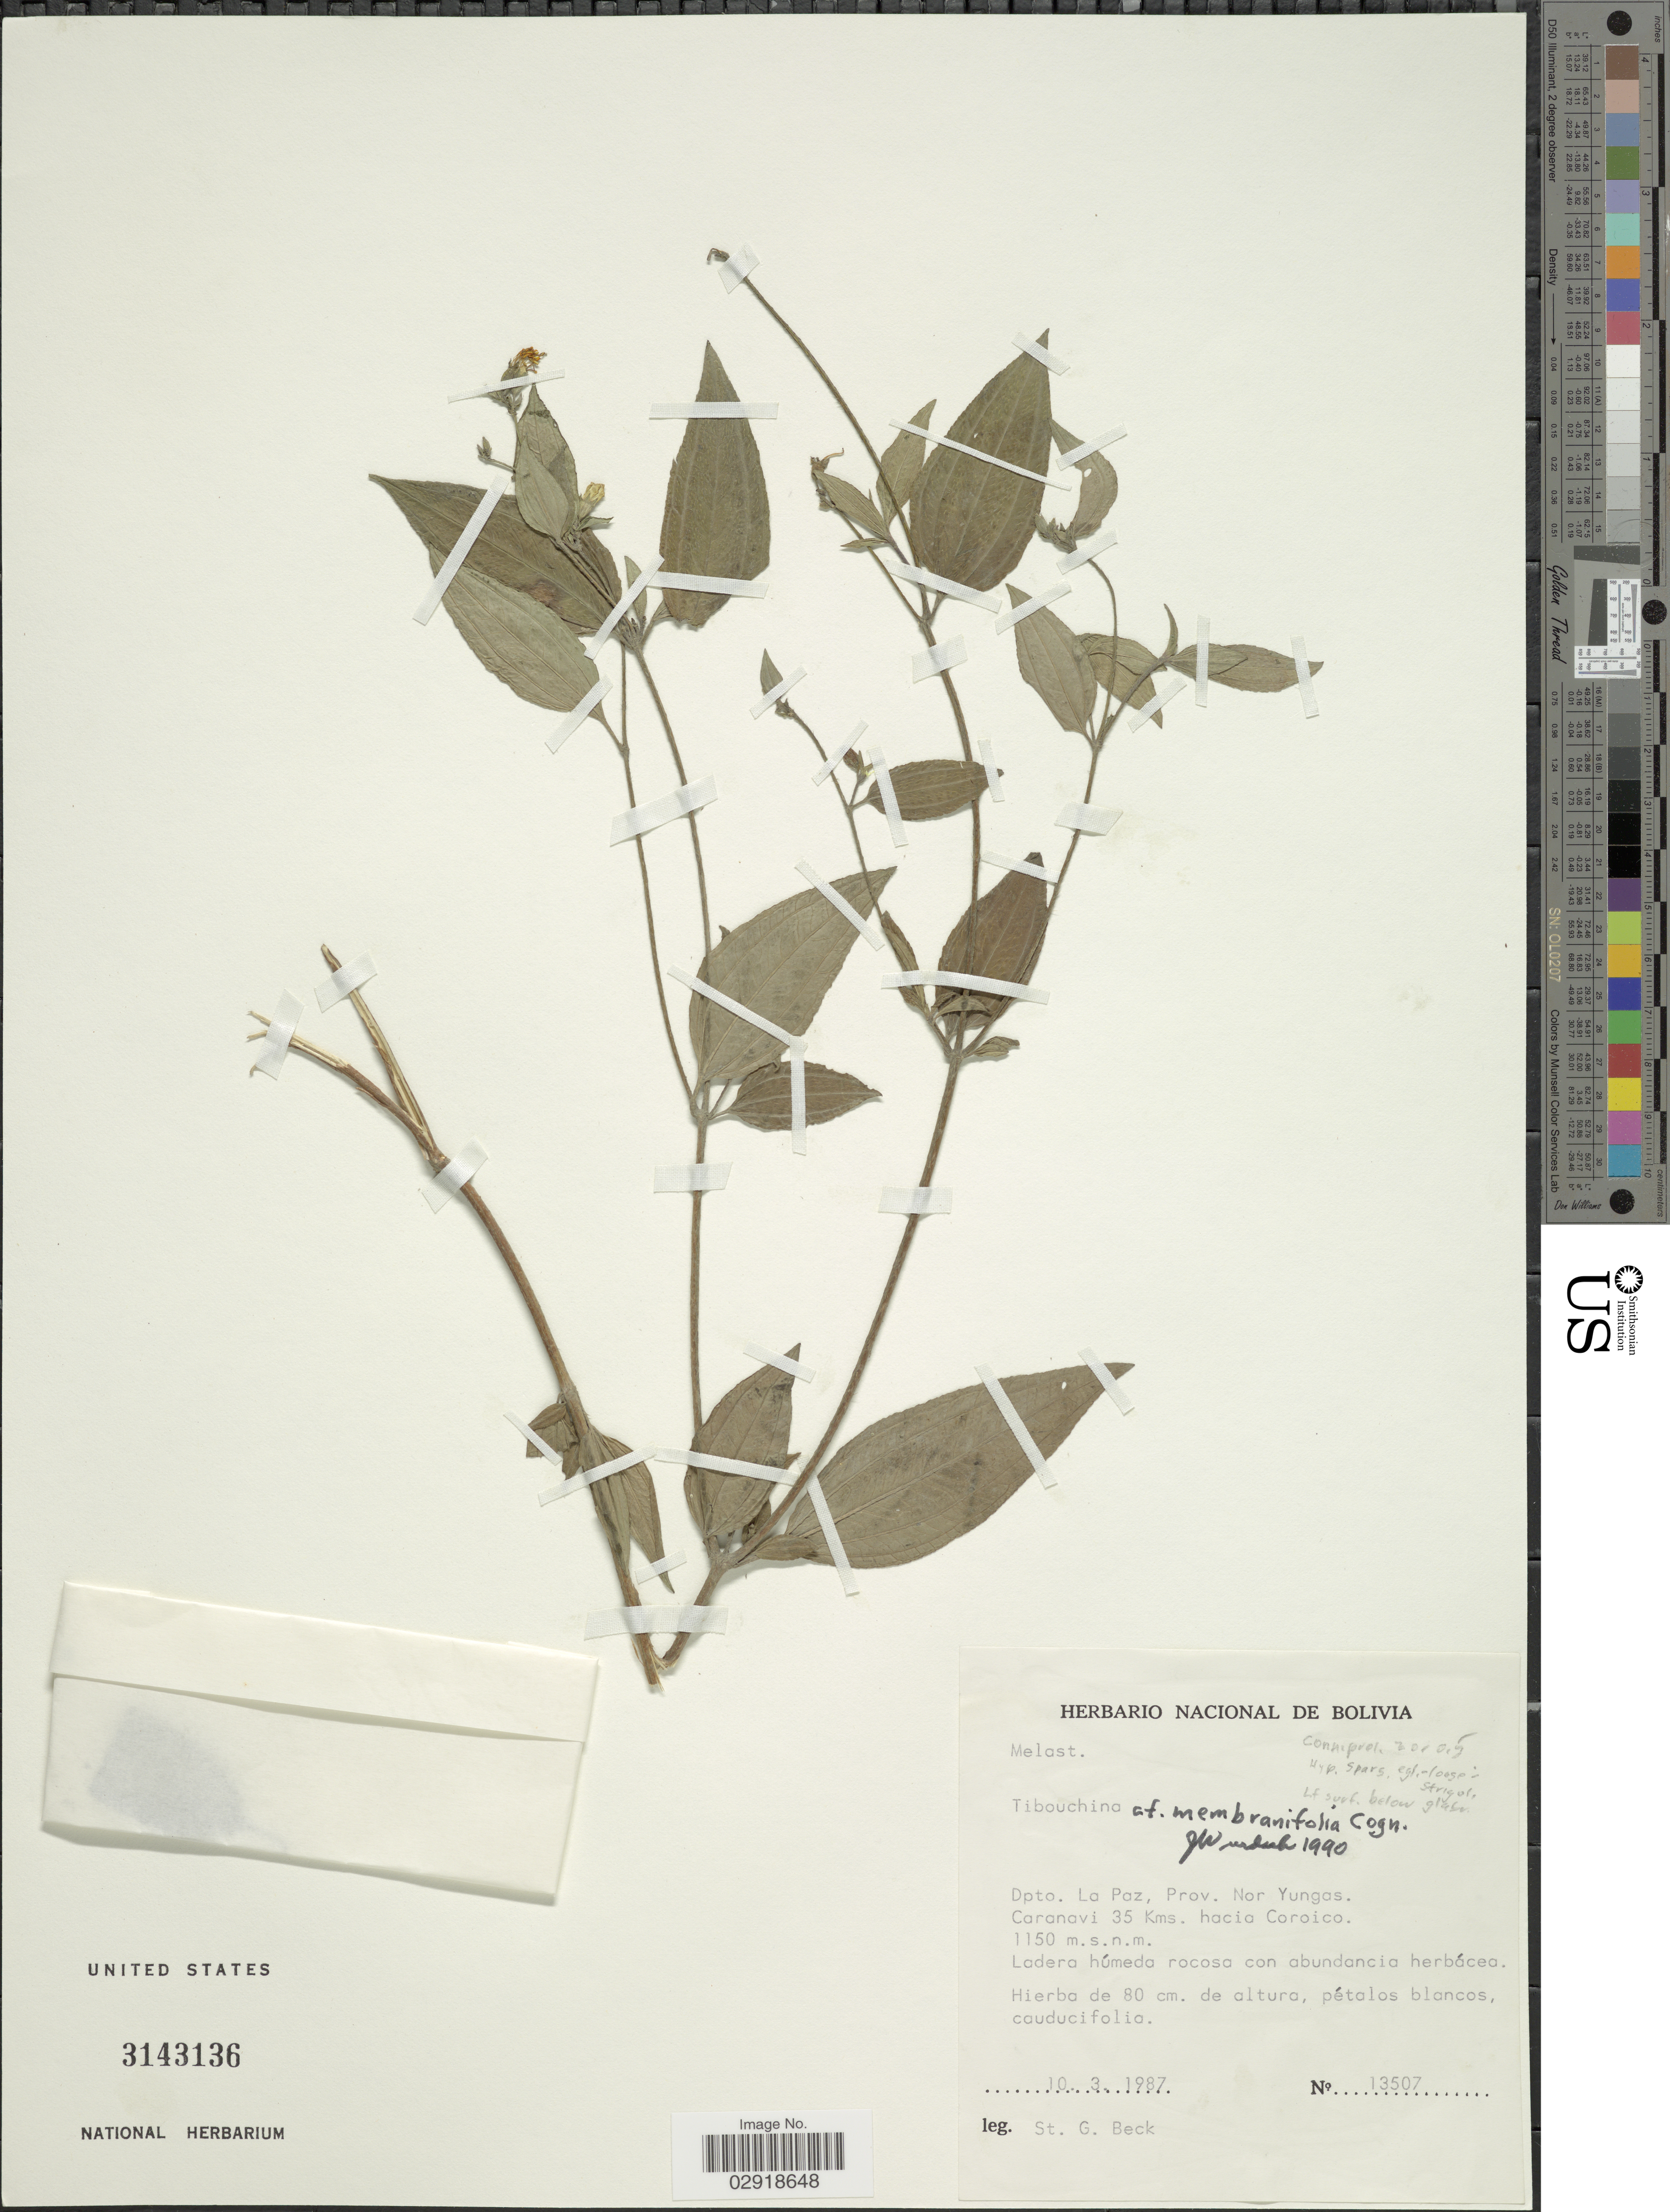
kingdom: Plantae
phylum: Tracheophyta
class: Magnoliopsida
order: Myrtales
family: Melastomataceae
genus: Chaetogastra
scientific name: Chaetogastra membranifolia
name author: (Cogn.) P.J.F. Guim. & Michelang.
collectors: S. G. Beck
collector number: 13507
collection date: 1987-03-10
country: Bolivia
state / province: La Paz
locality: Dpto. La Paz, Prov. Nor Yungas. Caranavi 35 Kms. hacia Coroico.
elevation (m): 1150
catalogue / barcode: US 3143136